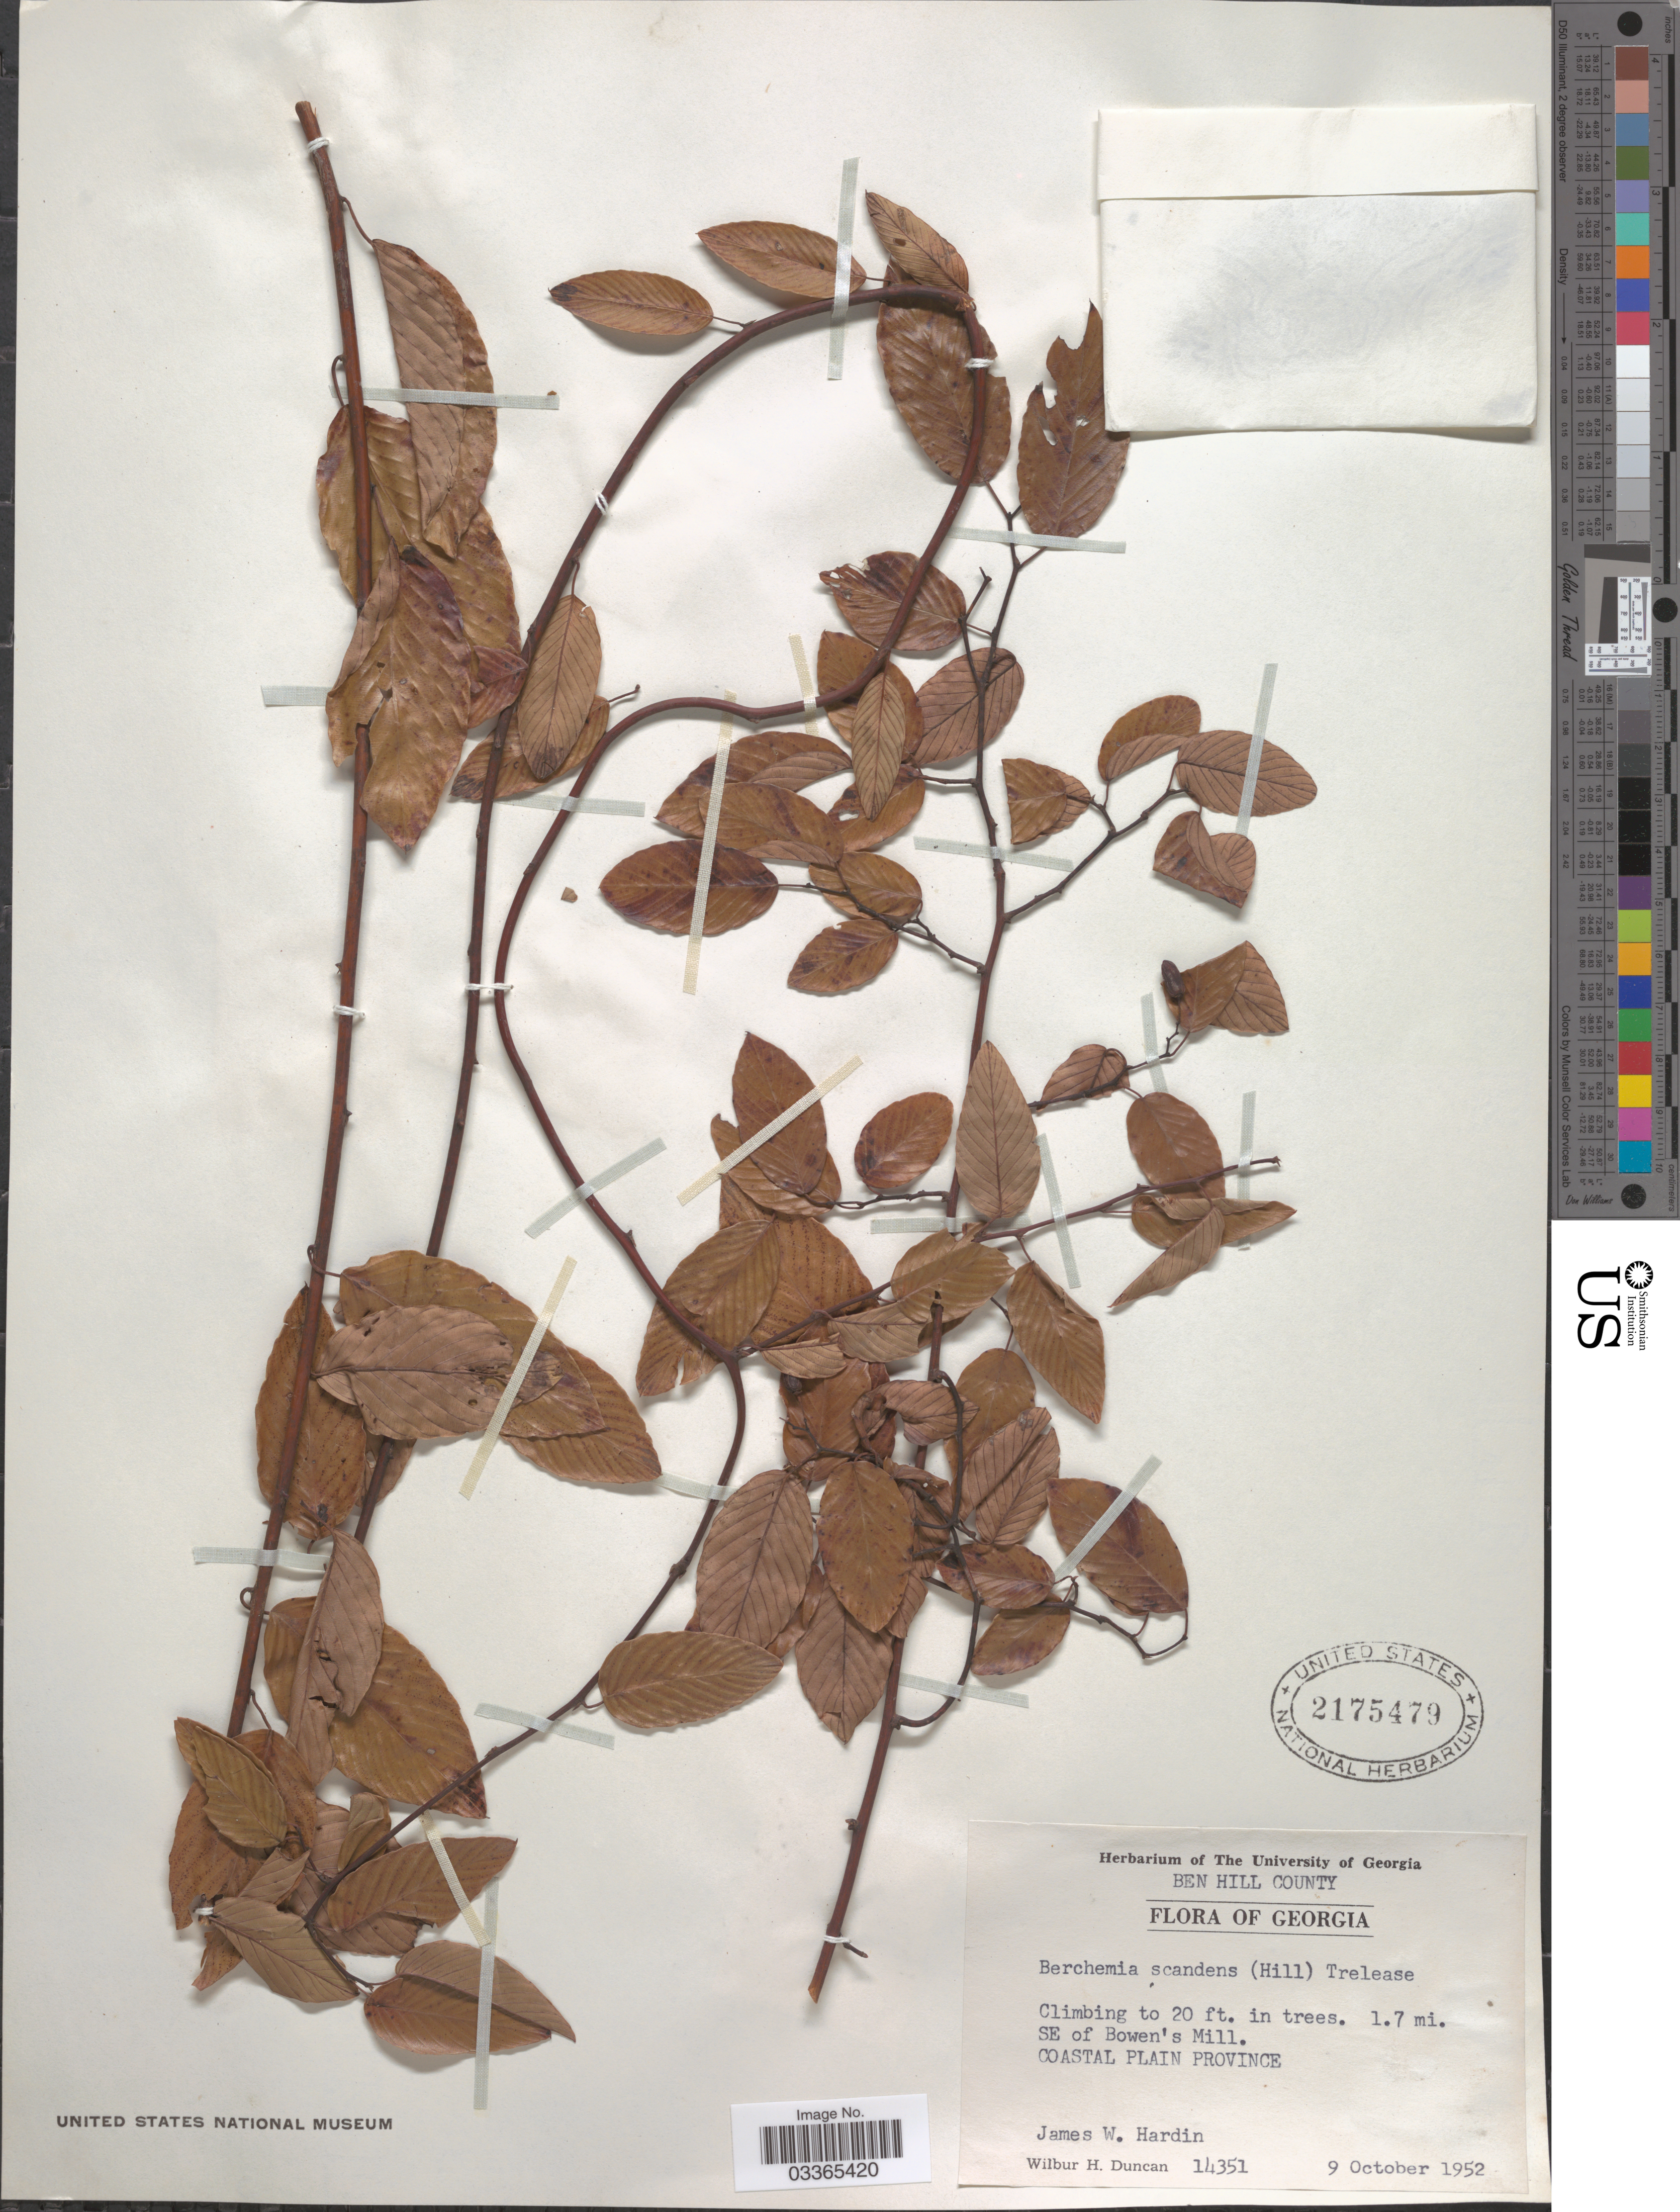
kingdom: Plantae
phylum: Tracheophyta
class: Magnoliopsida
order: Rosales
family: Rhamnaceae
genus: Berchemia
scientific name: Berchemia scandens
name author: (Hill) K. Koch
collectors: J. W. Hardin & W. H. Duncan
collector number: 14351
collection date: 1952-10-09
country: United States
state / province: Georgia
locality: Ben Hill County. 1.7 mi. SE of Bowen's Mill. Coastal Plain Province.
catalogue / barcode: US 2175479